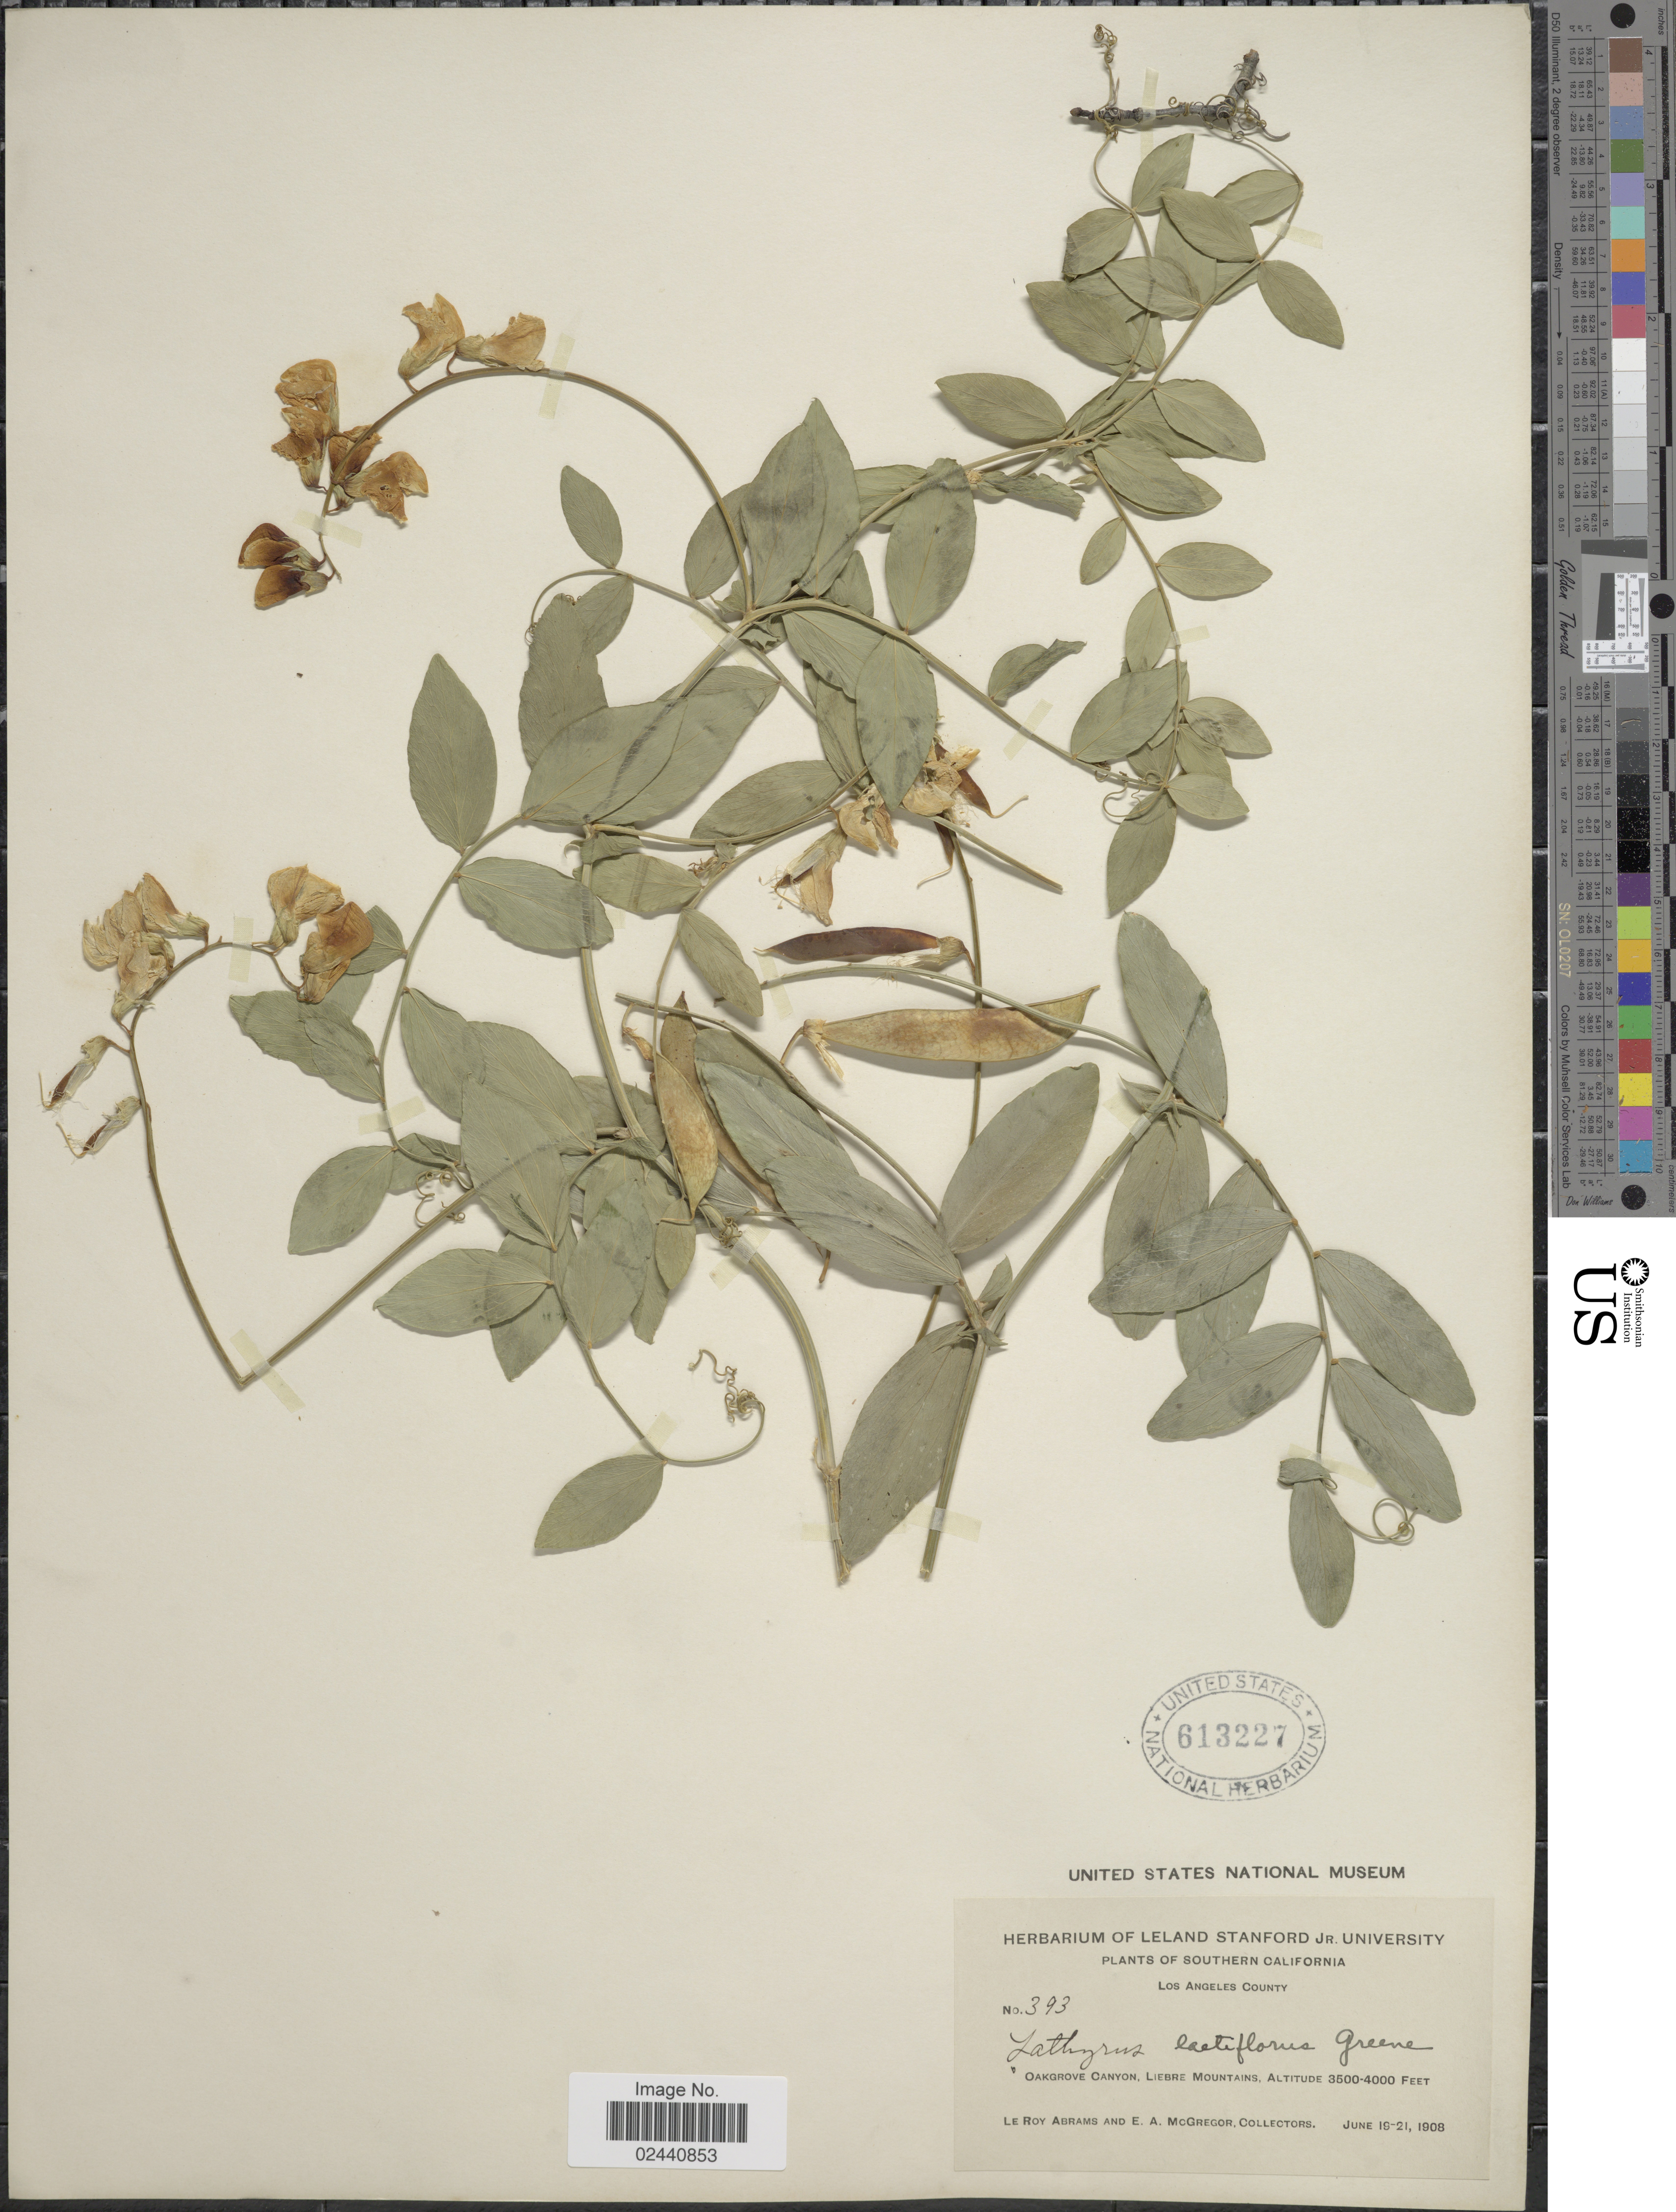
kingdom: Plantae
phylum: Tracheophyta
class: Magnoliopsida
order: Fabales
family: Fabaceae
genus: Lathyrus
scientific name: Lathyrus laetiflorus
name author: Greene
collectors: L. Abrams & E. A. McGregor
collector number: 393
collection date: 1908-06-19/1908-06-21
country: United States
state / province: California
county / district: Los Angeles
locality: Southern California, Los Angeles County, Oakgrove Canyon, Liebre Mountains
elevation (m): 1067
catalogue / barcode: US 613227